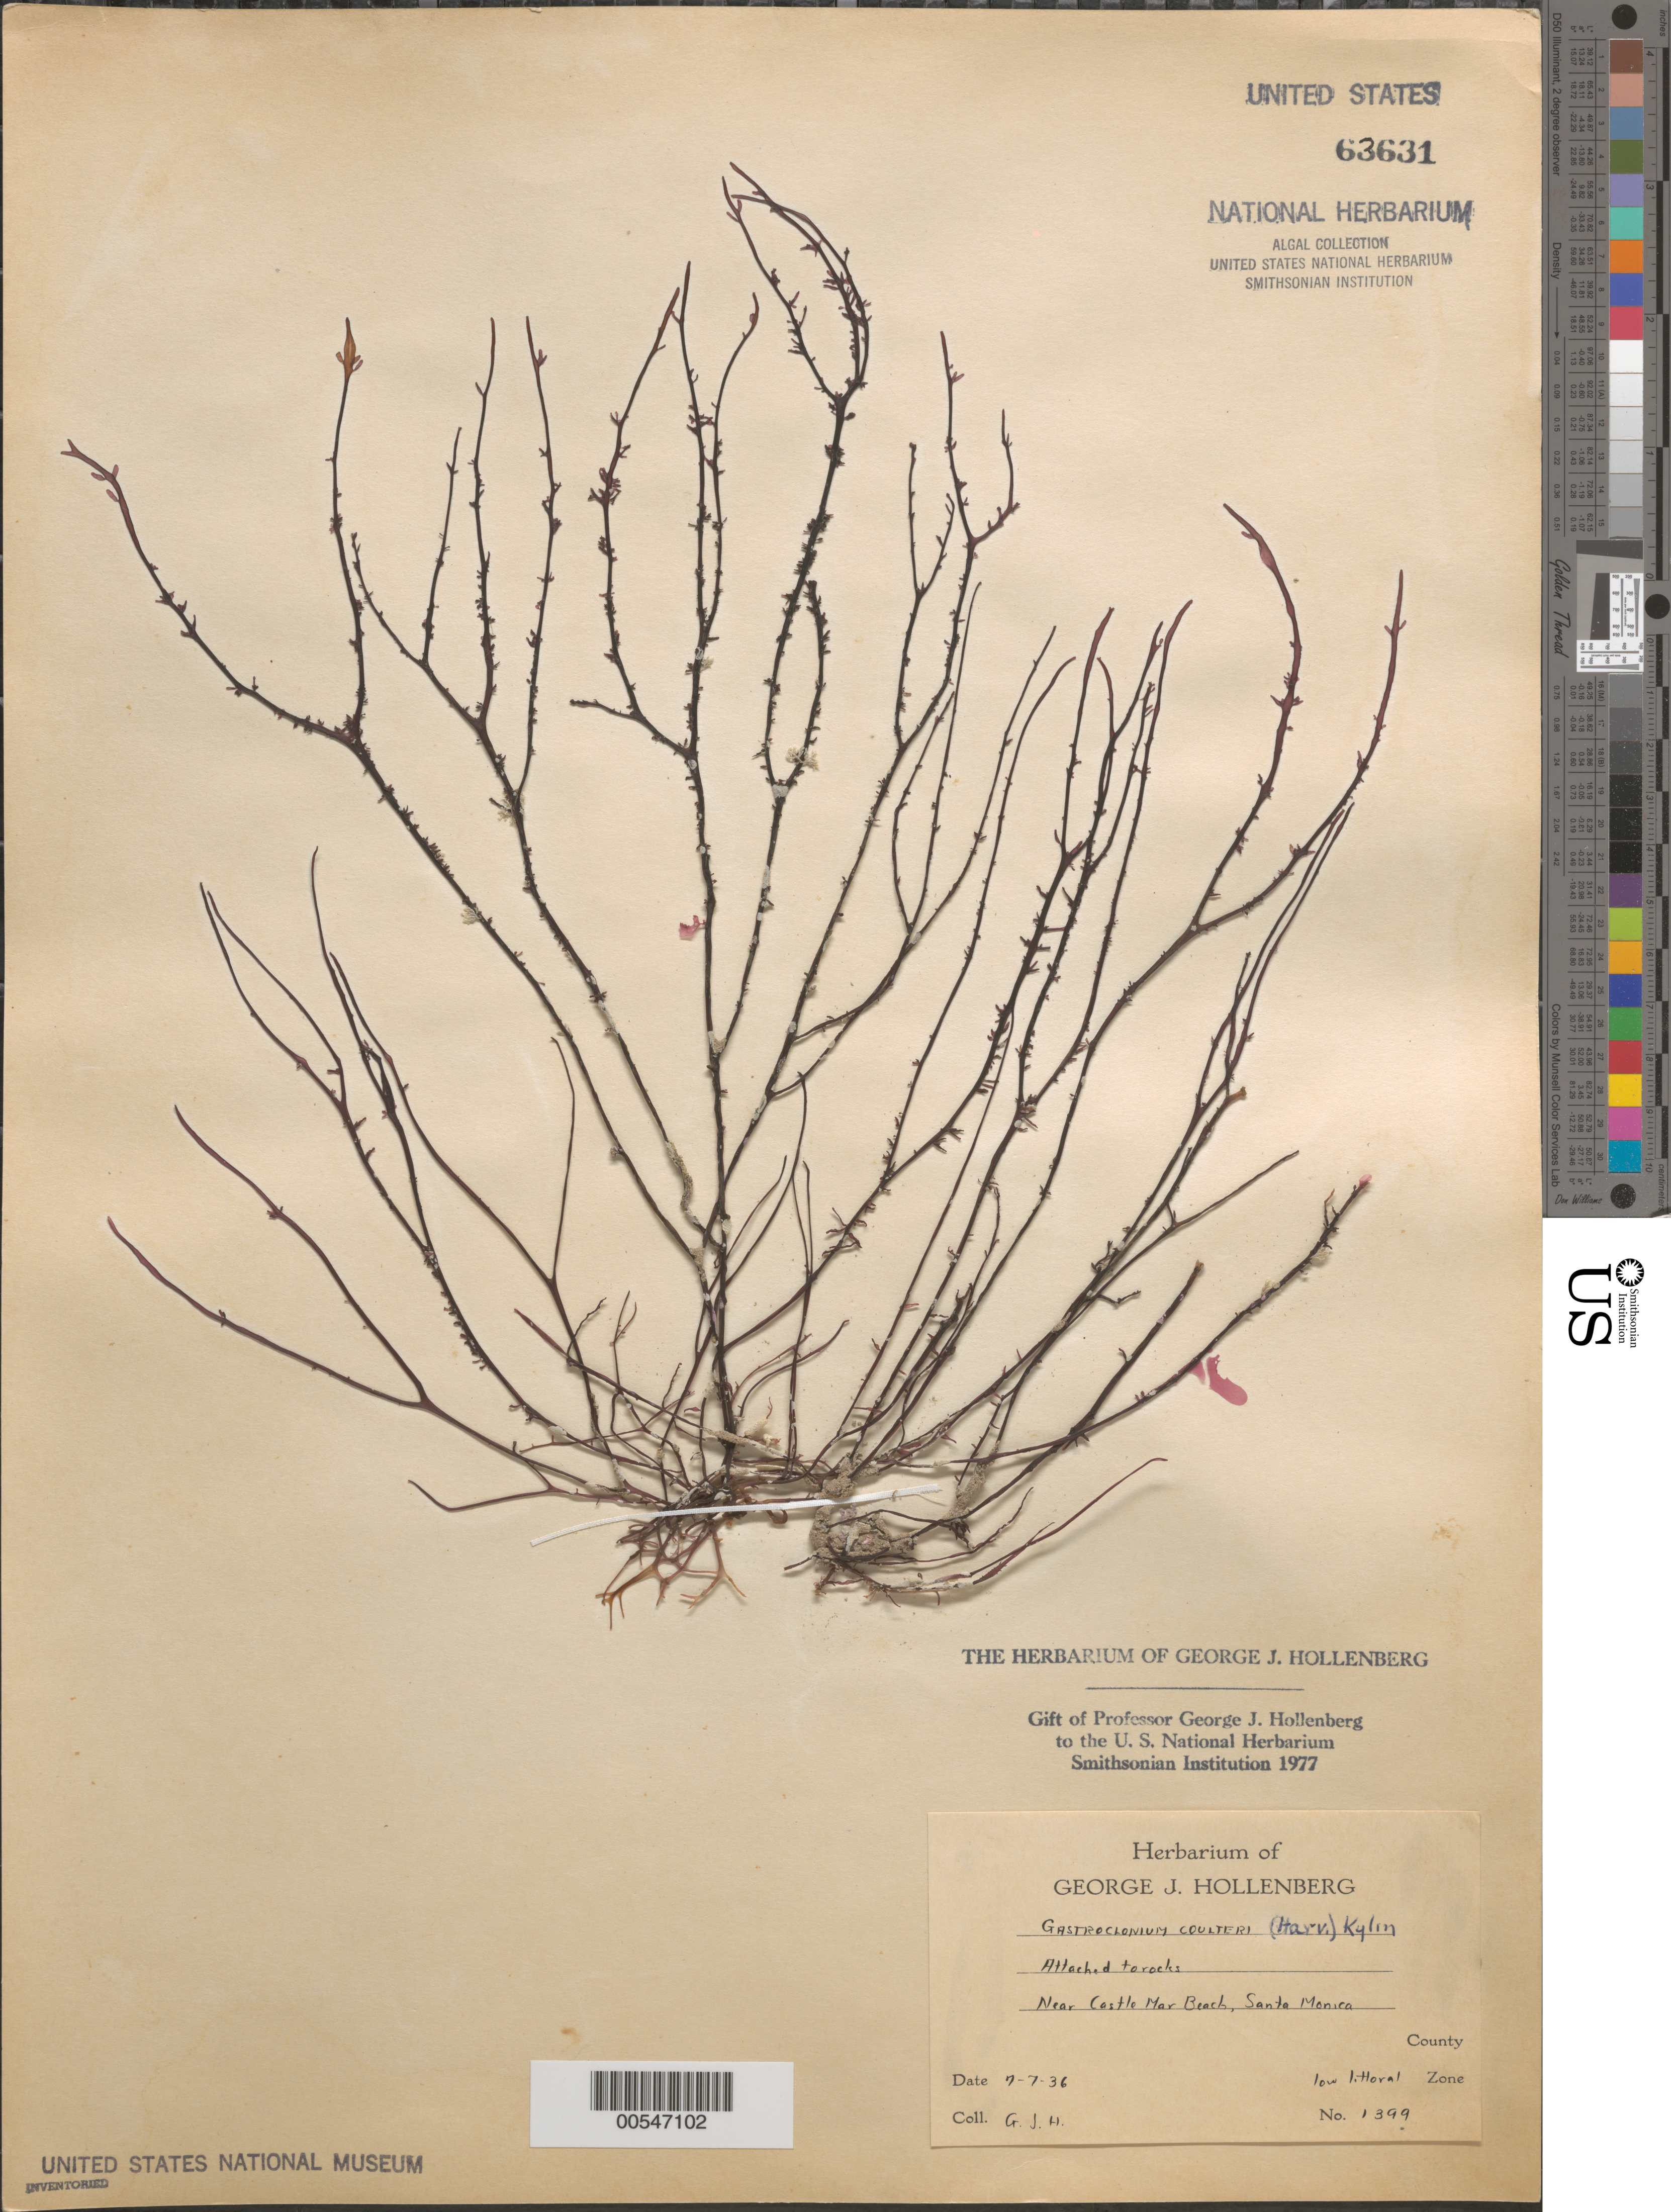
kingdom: Plantae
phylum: Rhodophyta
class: Florideophyceae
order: Rhodymeniales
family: Champiaceae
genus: Neogastroclonium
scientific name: Neogastroclonium subarticulatum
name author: (Turner) L. Le Gall et al.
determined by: Algae name updating Project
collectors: G. Hollenberg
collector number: GJH 1399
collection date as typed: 07 Jul 1936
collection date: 1936-07-07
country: United States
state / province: California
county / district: Los Angeles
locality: Santa Monica, near Castle Mar Beach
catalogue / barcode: US 63631